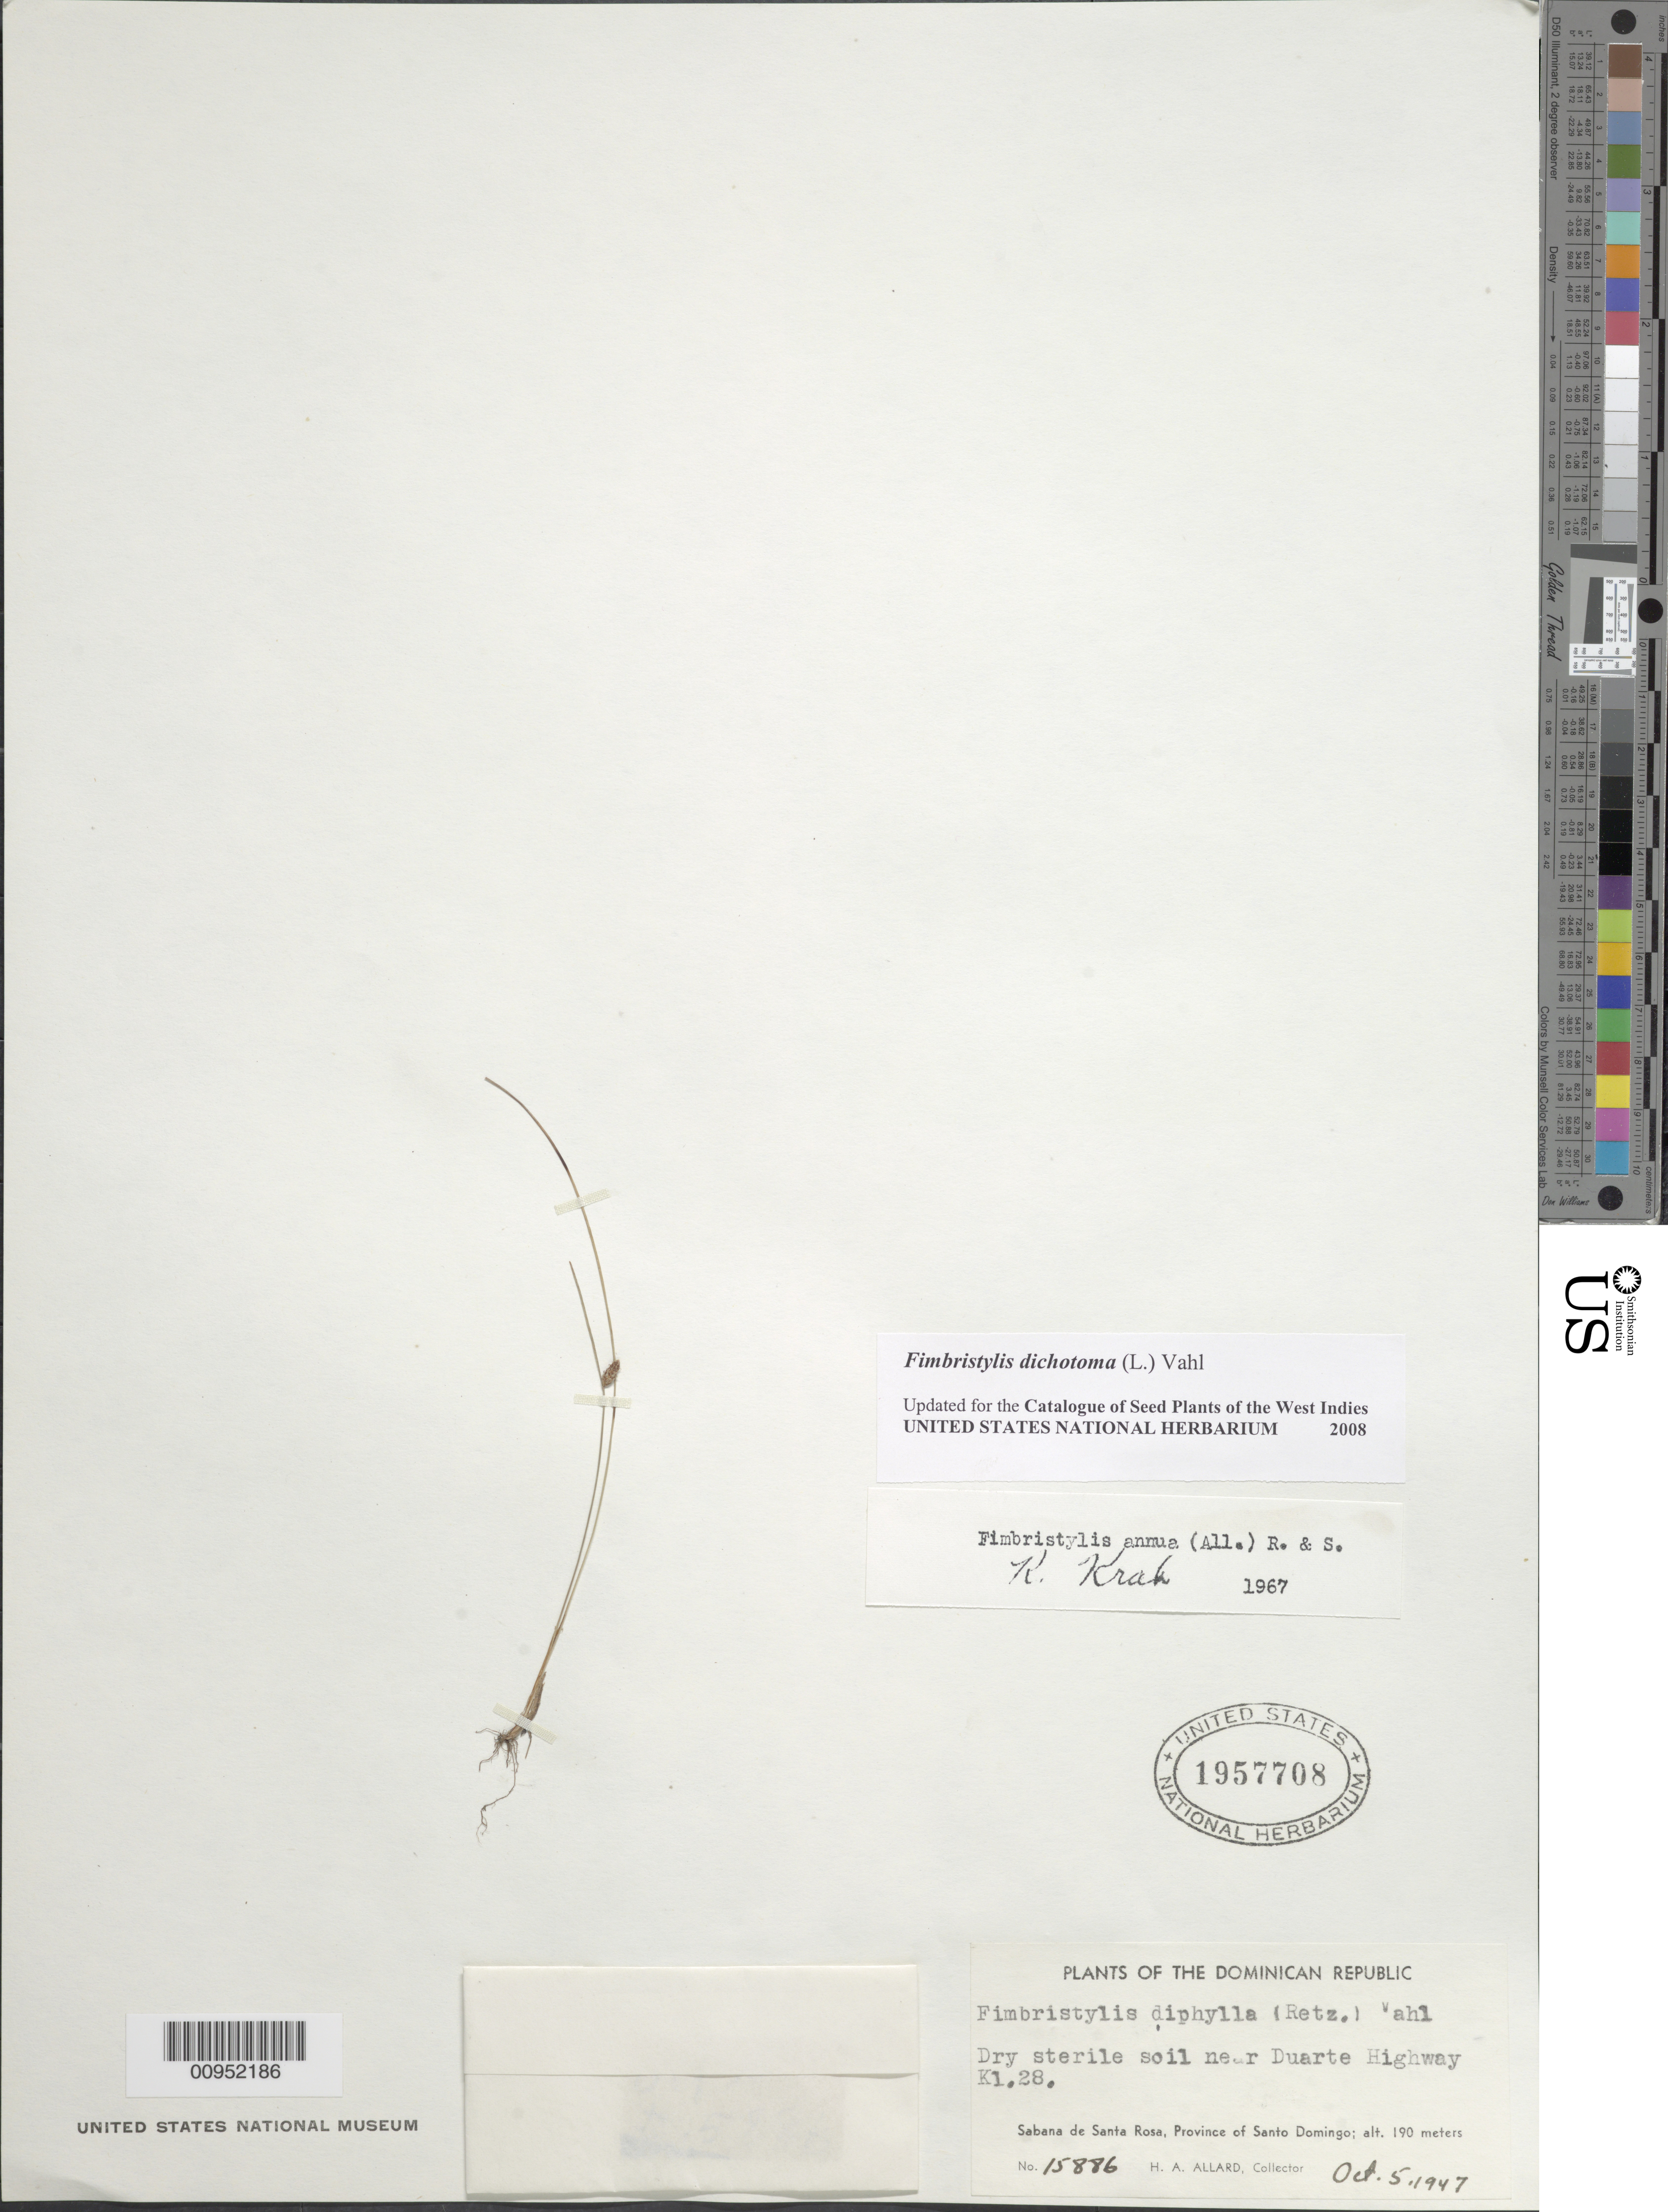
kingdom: Plantae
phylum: Tracheophyta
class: Liliopsida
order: Poales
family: Cyperaceae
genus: Fimbristylis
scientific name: Fimbristylis dichotoma subsp. dichotoma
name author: (L.) Vahl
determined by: Strong, M. T., (US), Smithsonian Institution - National Museum of Natural History (UNITED STATES)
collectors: H. A. Allard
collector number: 15886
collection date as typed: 05 Oct 1947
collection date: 1947-10-05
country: Dominican Republic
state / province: Santo Domingo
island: Hispaniola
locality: Sabana de Santa Rosa, near Duarte Highway Kl. 28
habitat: Dry sterile soil near highway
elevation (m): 190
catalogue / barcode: US 1957708